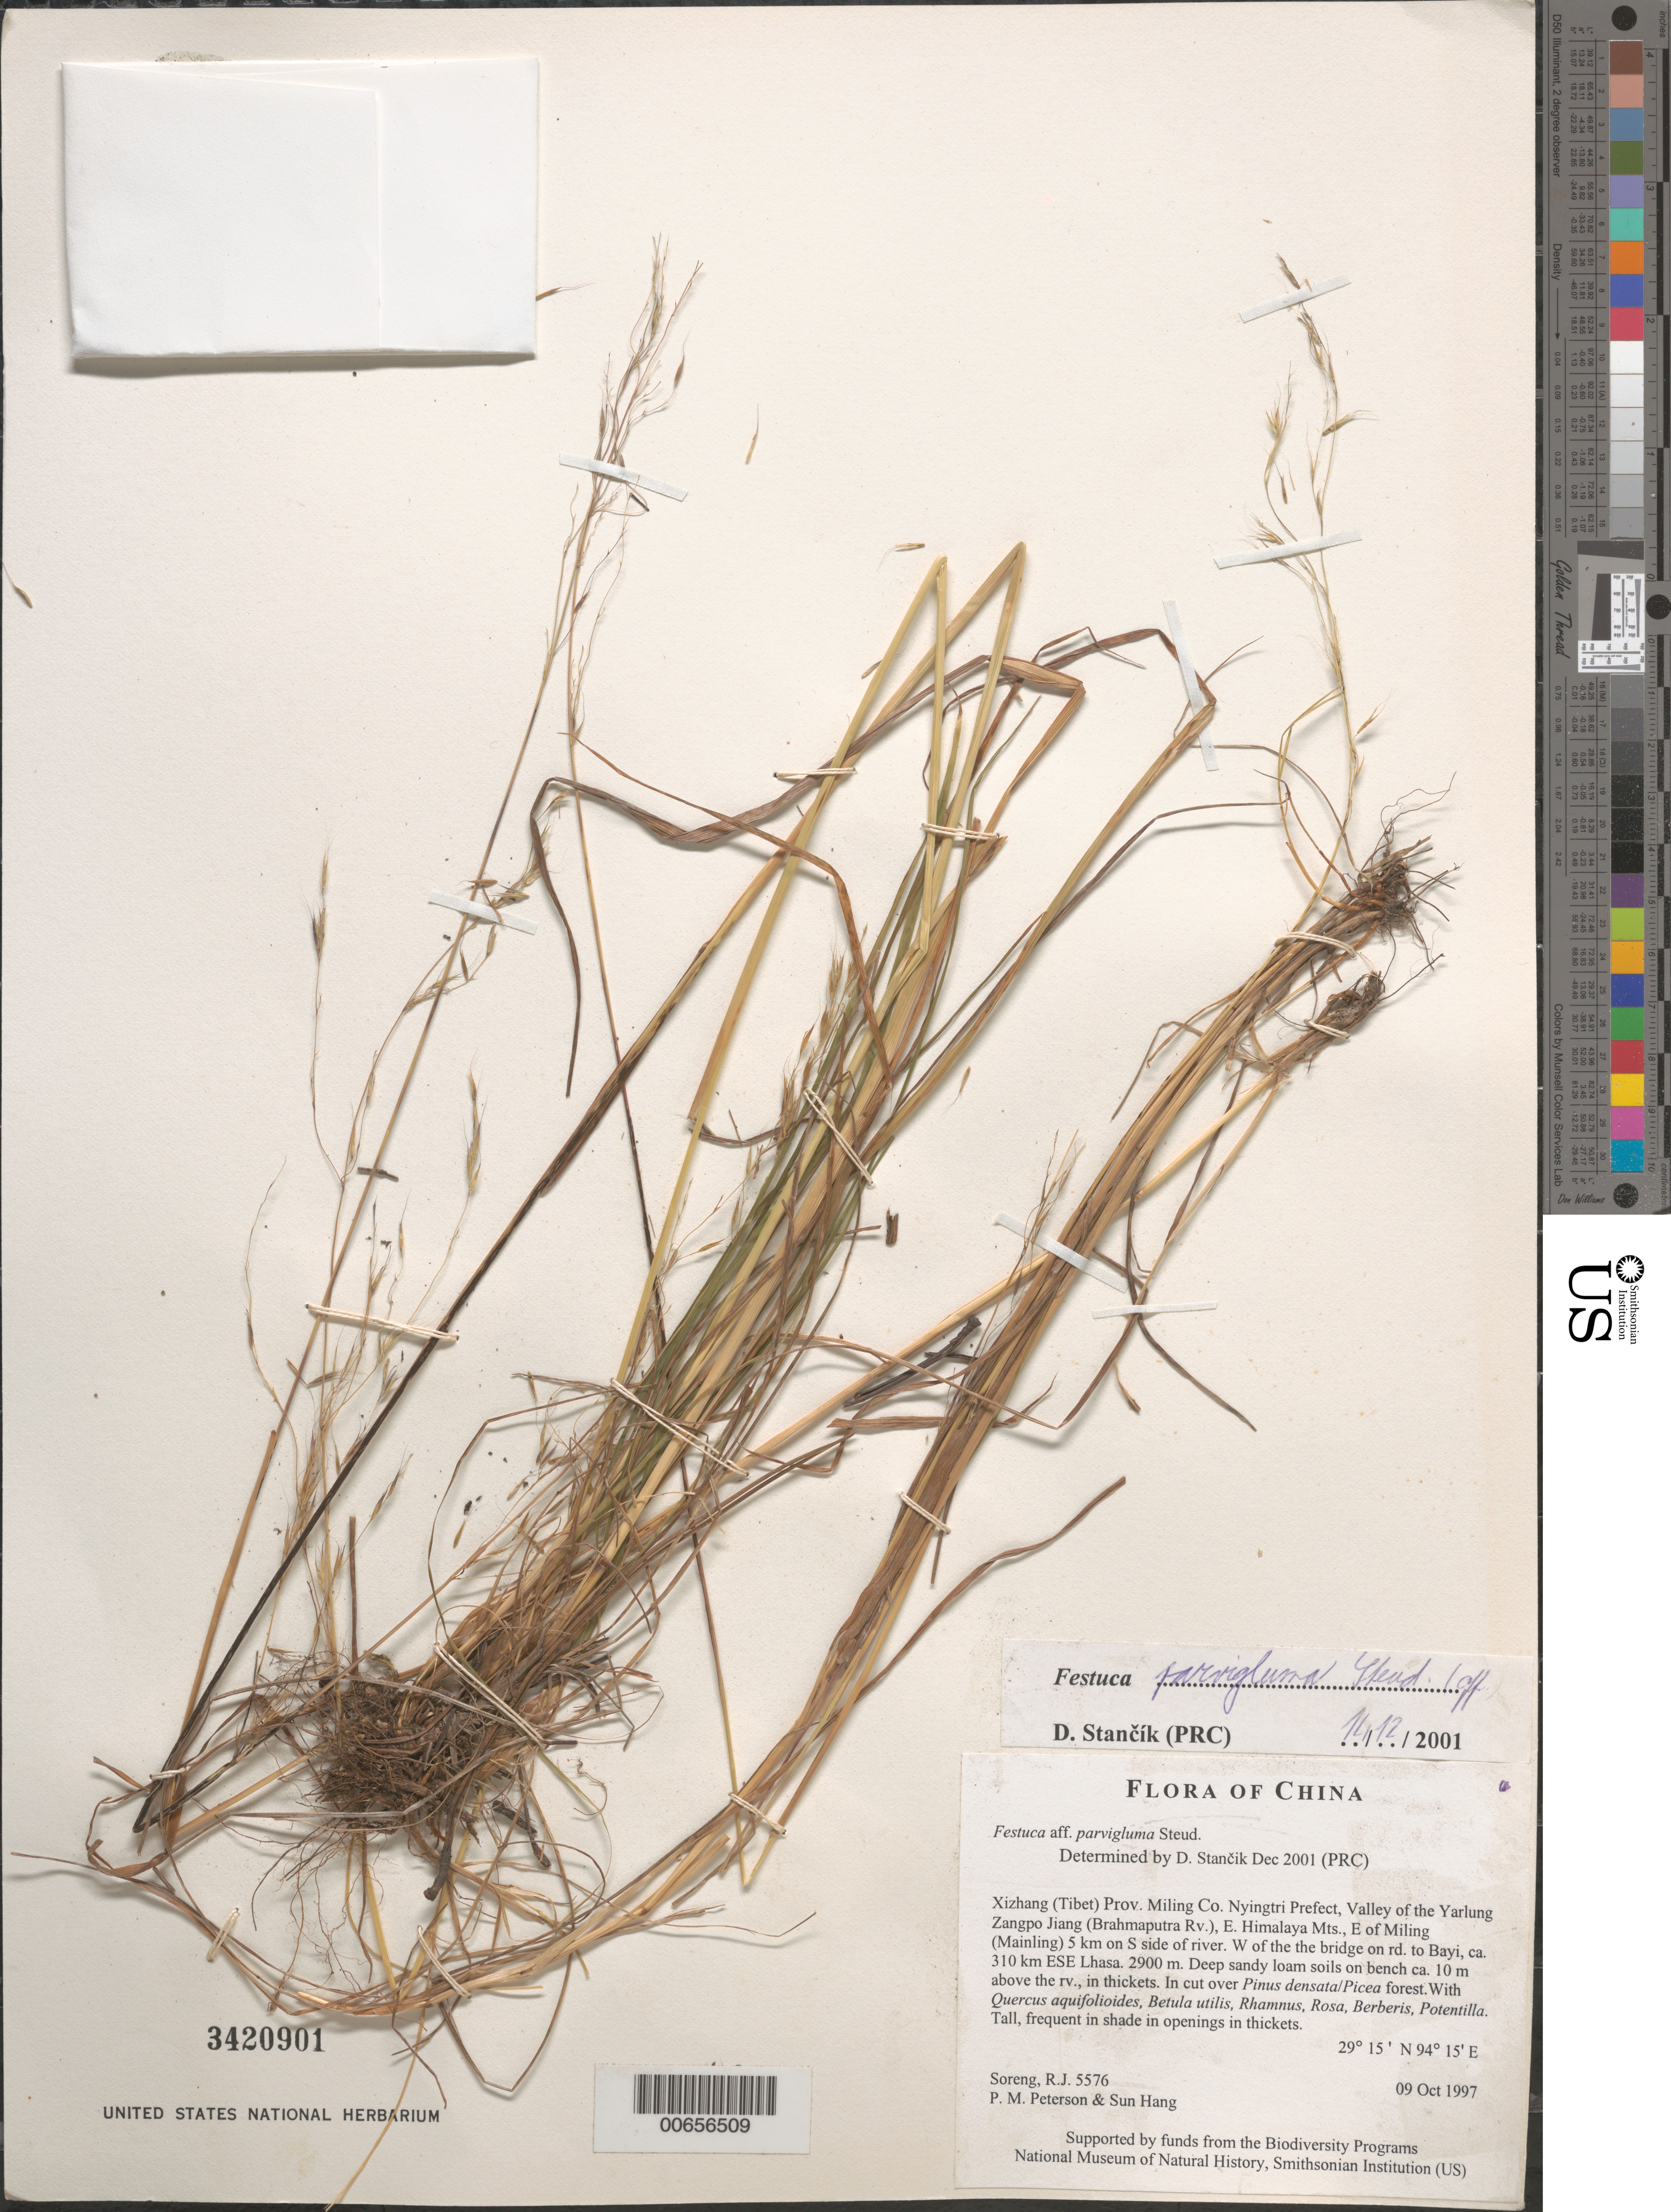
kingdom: Plantae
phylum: Tracheophyta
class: Liliopsida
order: Poales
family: Poaceae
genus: Hesperochloa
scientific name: Hesperochloa parvigluma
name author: (Steud.)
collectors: R. J. Soreng, P. M. Peterson & Sun Hang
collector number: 5576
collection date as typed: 09 Oct 1997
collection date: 1997-10-09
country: China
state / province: Xizang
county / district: Miling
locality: Nyingtri Prefect, Valley of the Yarlung Zangpo Jiang (Brahmaputra Rv.), E. Himalaya Mts., E of Miling (Mainling) 5 km on S side of river. W of the the bridge on rd. to Bayi, ca. 310 km ESE Lhasa.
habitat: Deep sandy loam soils on bench ca. 10 m above the rv., in thickets. in cut over Pinus densata/Picea forest.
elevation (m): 2900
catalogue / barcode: US 3420901